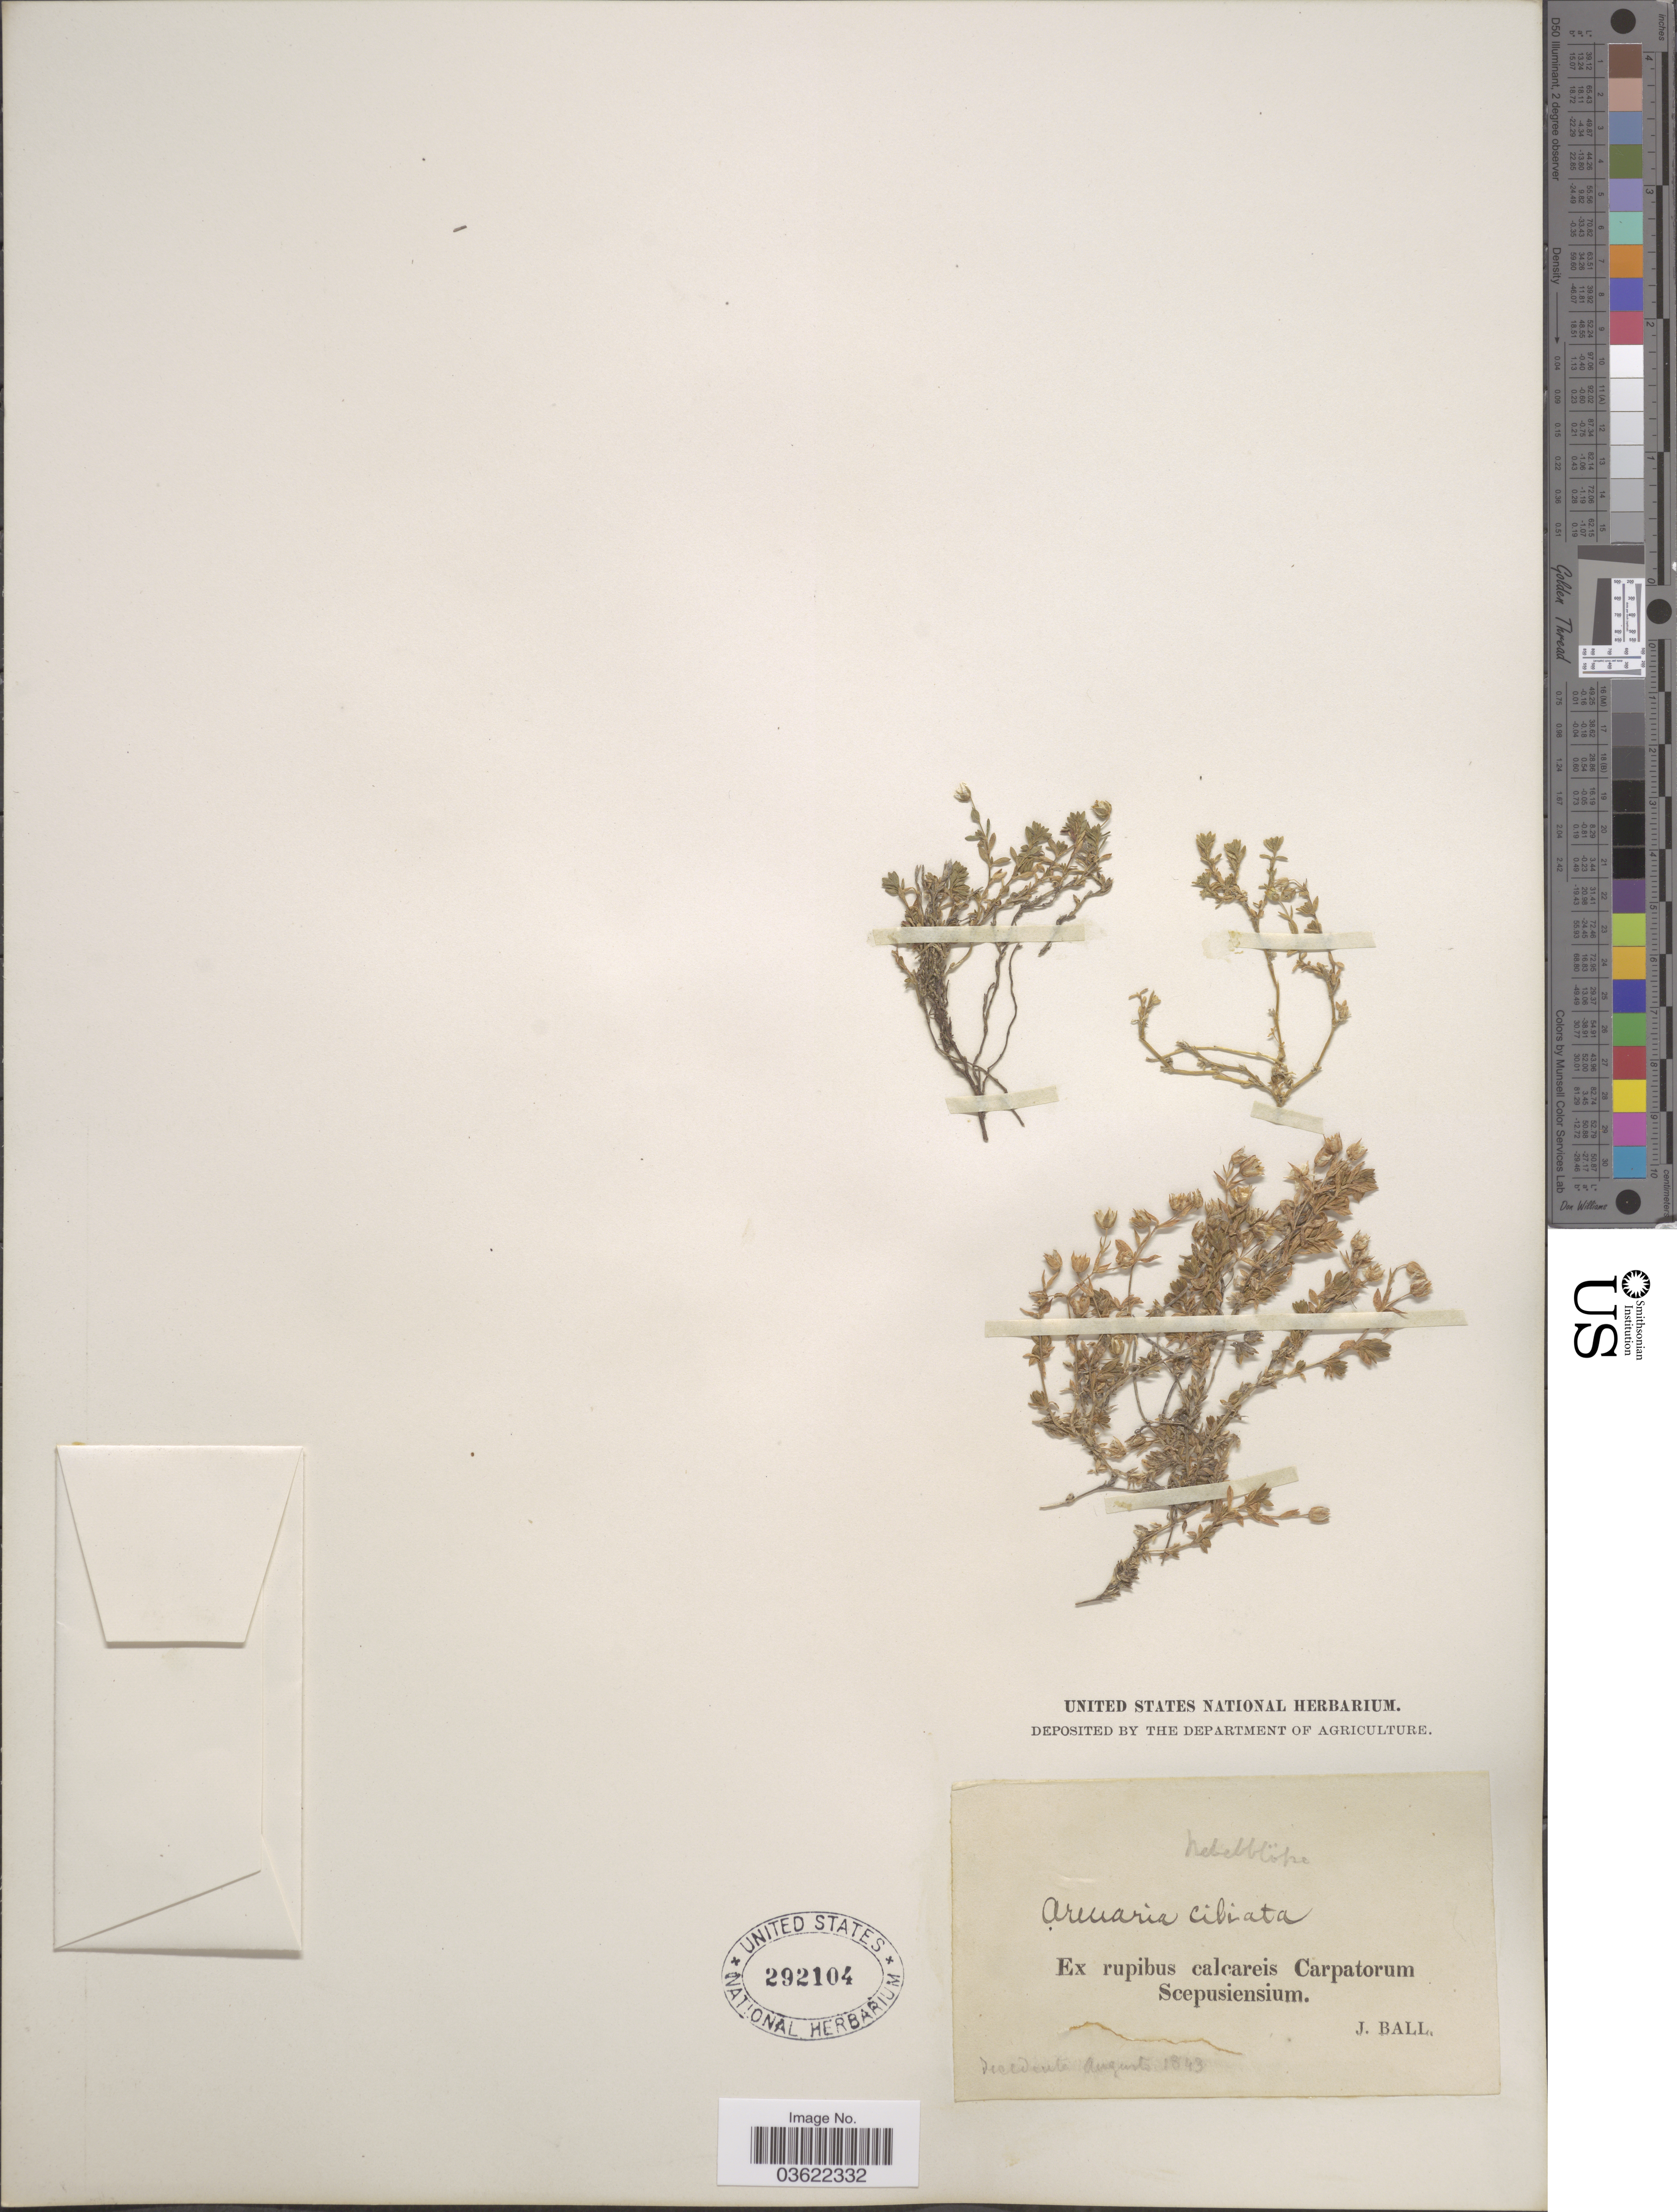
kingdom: Plantae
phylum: Tracheophyta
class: Magnoliopsida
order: Caryophyllales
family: Caryophyllaceae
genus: Arenaria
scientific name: Arenaria ciliata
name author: L.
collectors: J. Ball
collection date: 1843-08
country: Slovakia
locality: Ex rupibus calcareis Carpatorum Scepusiensium.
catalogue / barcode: US 292104